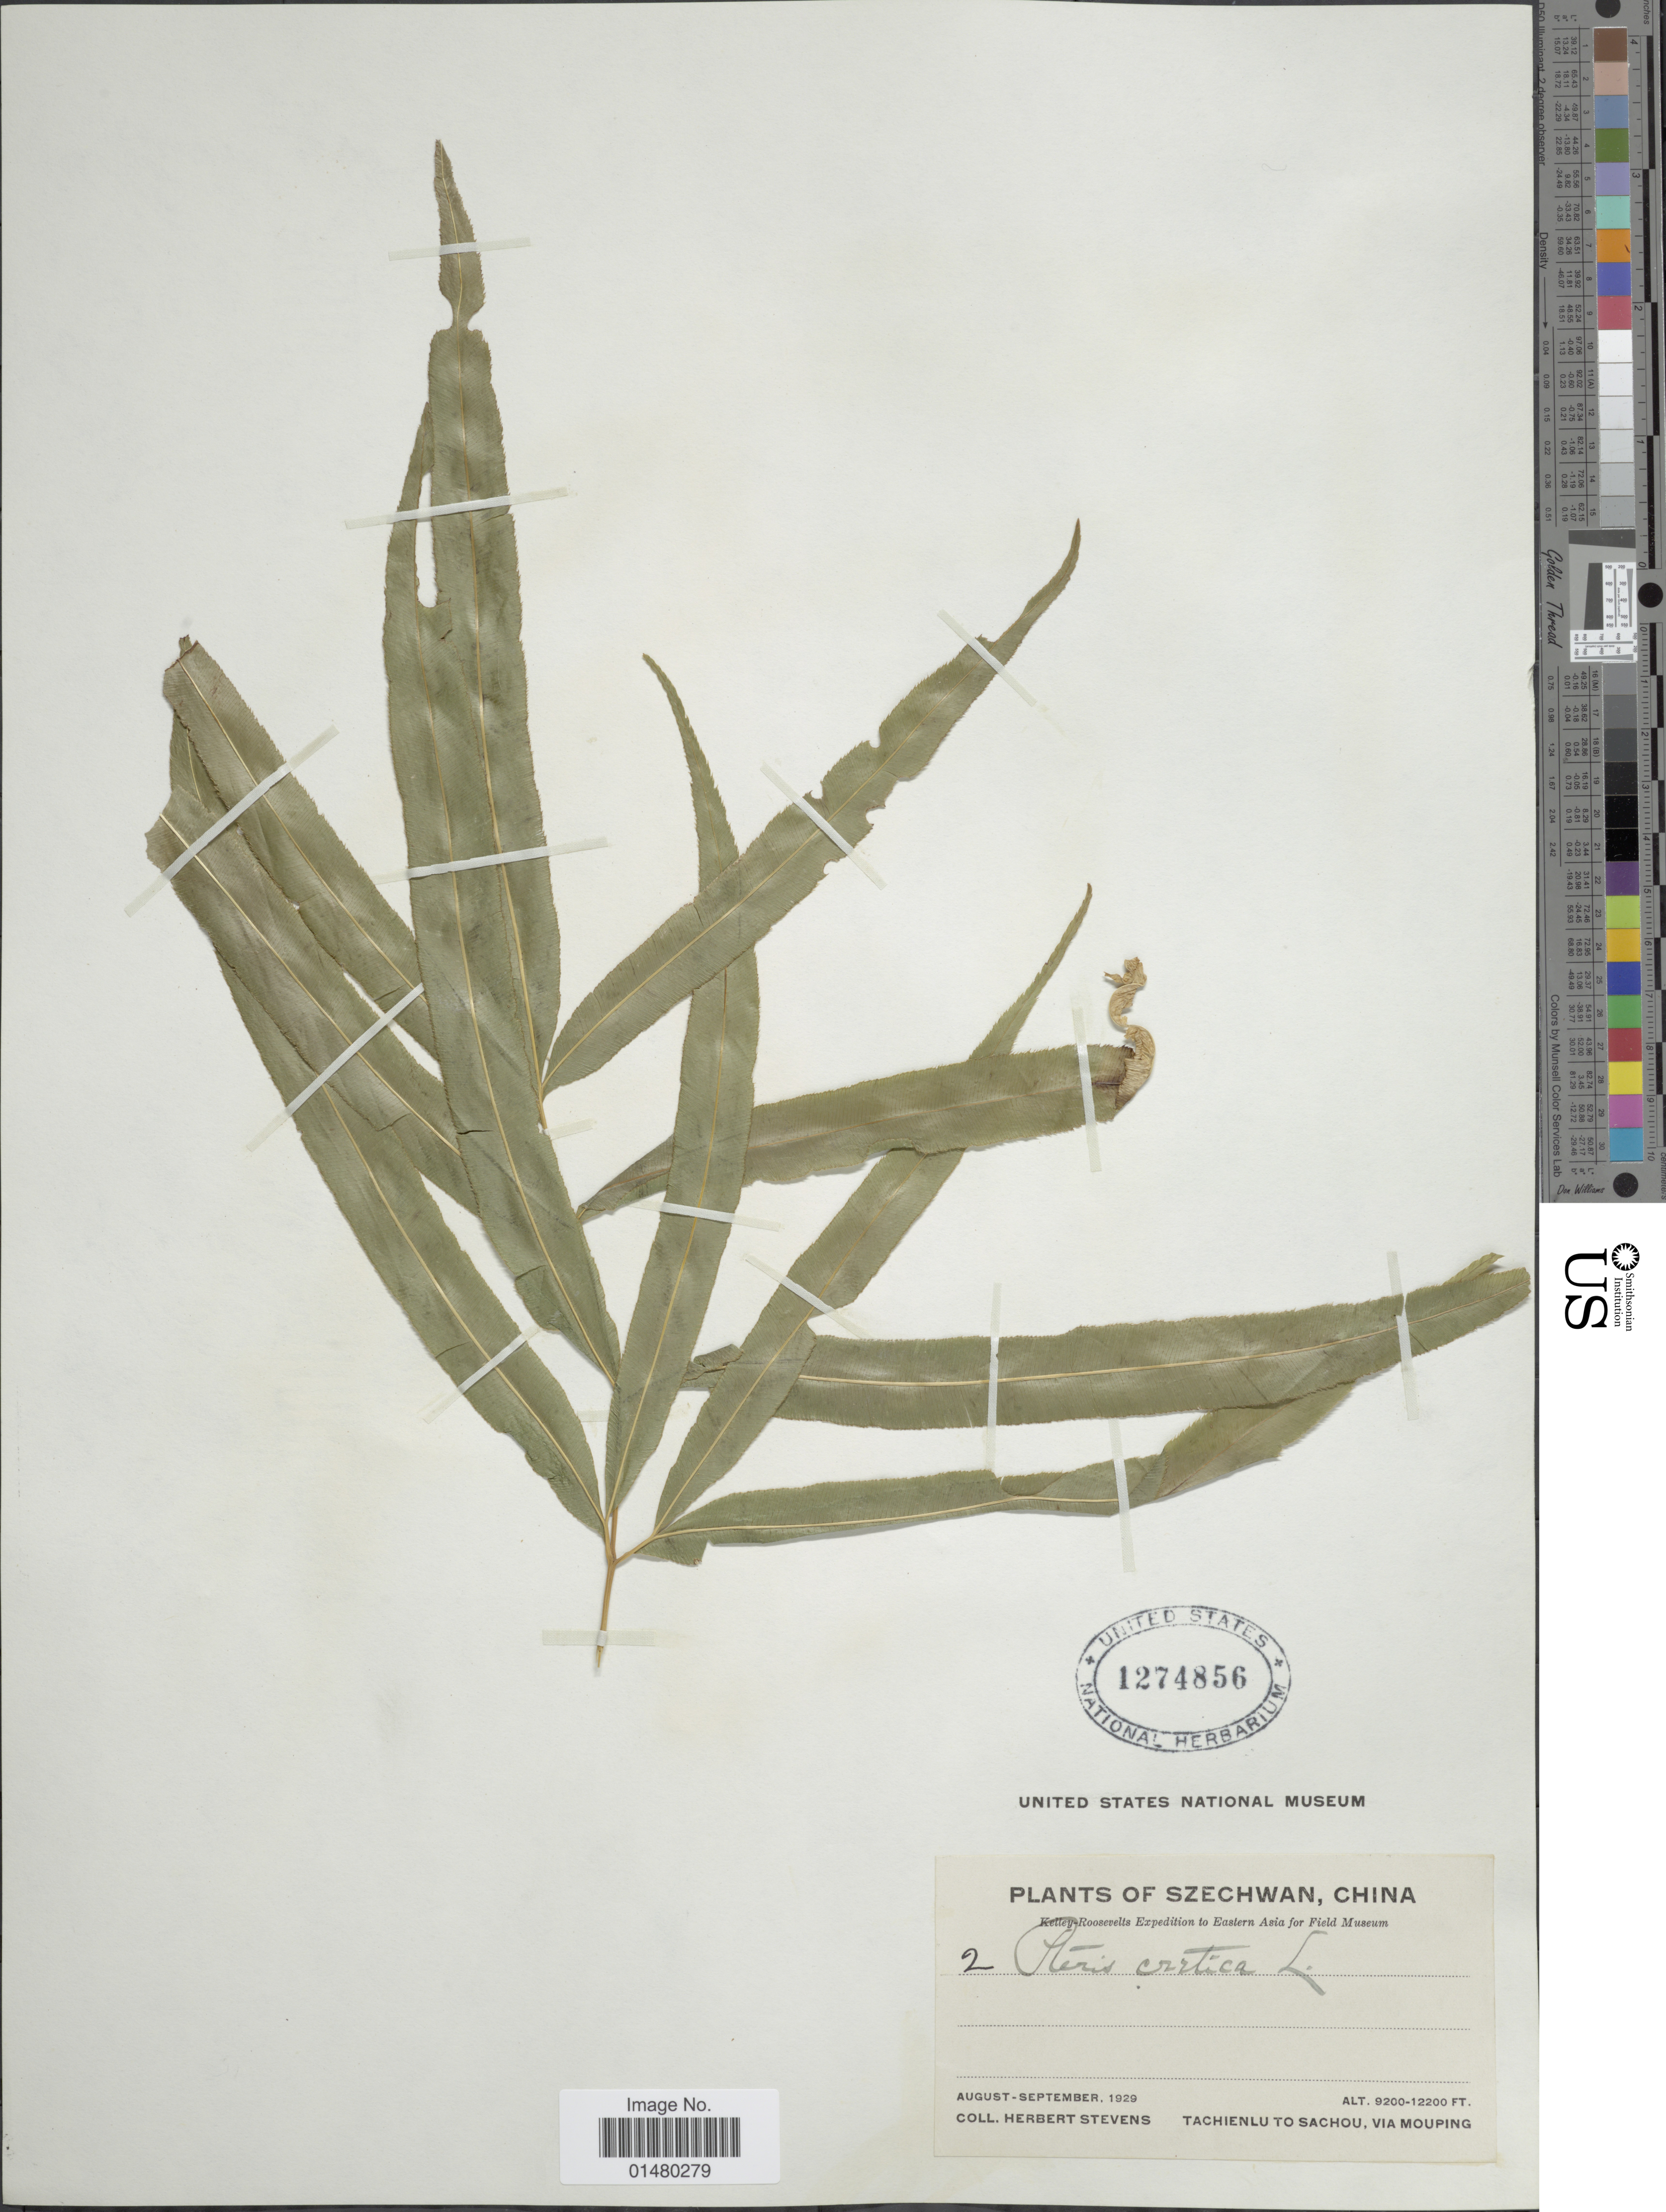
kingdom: Plantae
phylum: Tracheophyta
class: Polypodiopsida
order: Polypodiales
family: Pteridaceae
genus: Pteris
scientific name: Pteris cretica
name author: L.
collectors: H. Stevens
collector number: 2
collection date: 1929-08/1929-09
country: China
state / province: Sichuan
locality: Szechwan, Tachienlu to Sachou, via Mouping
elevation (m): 2804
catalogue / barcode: US 1274856